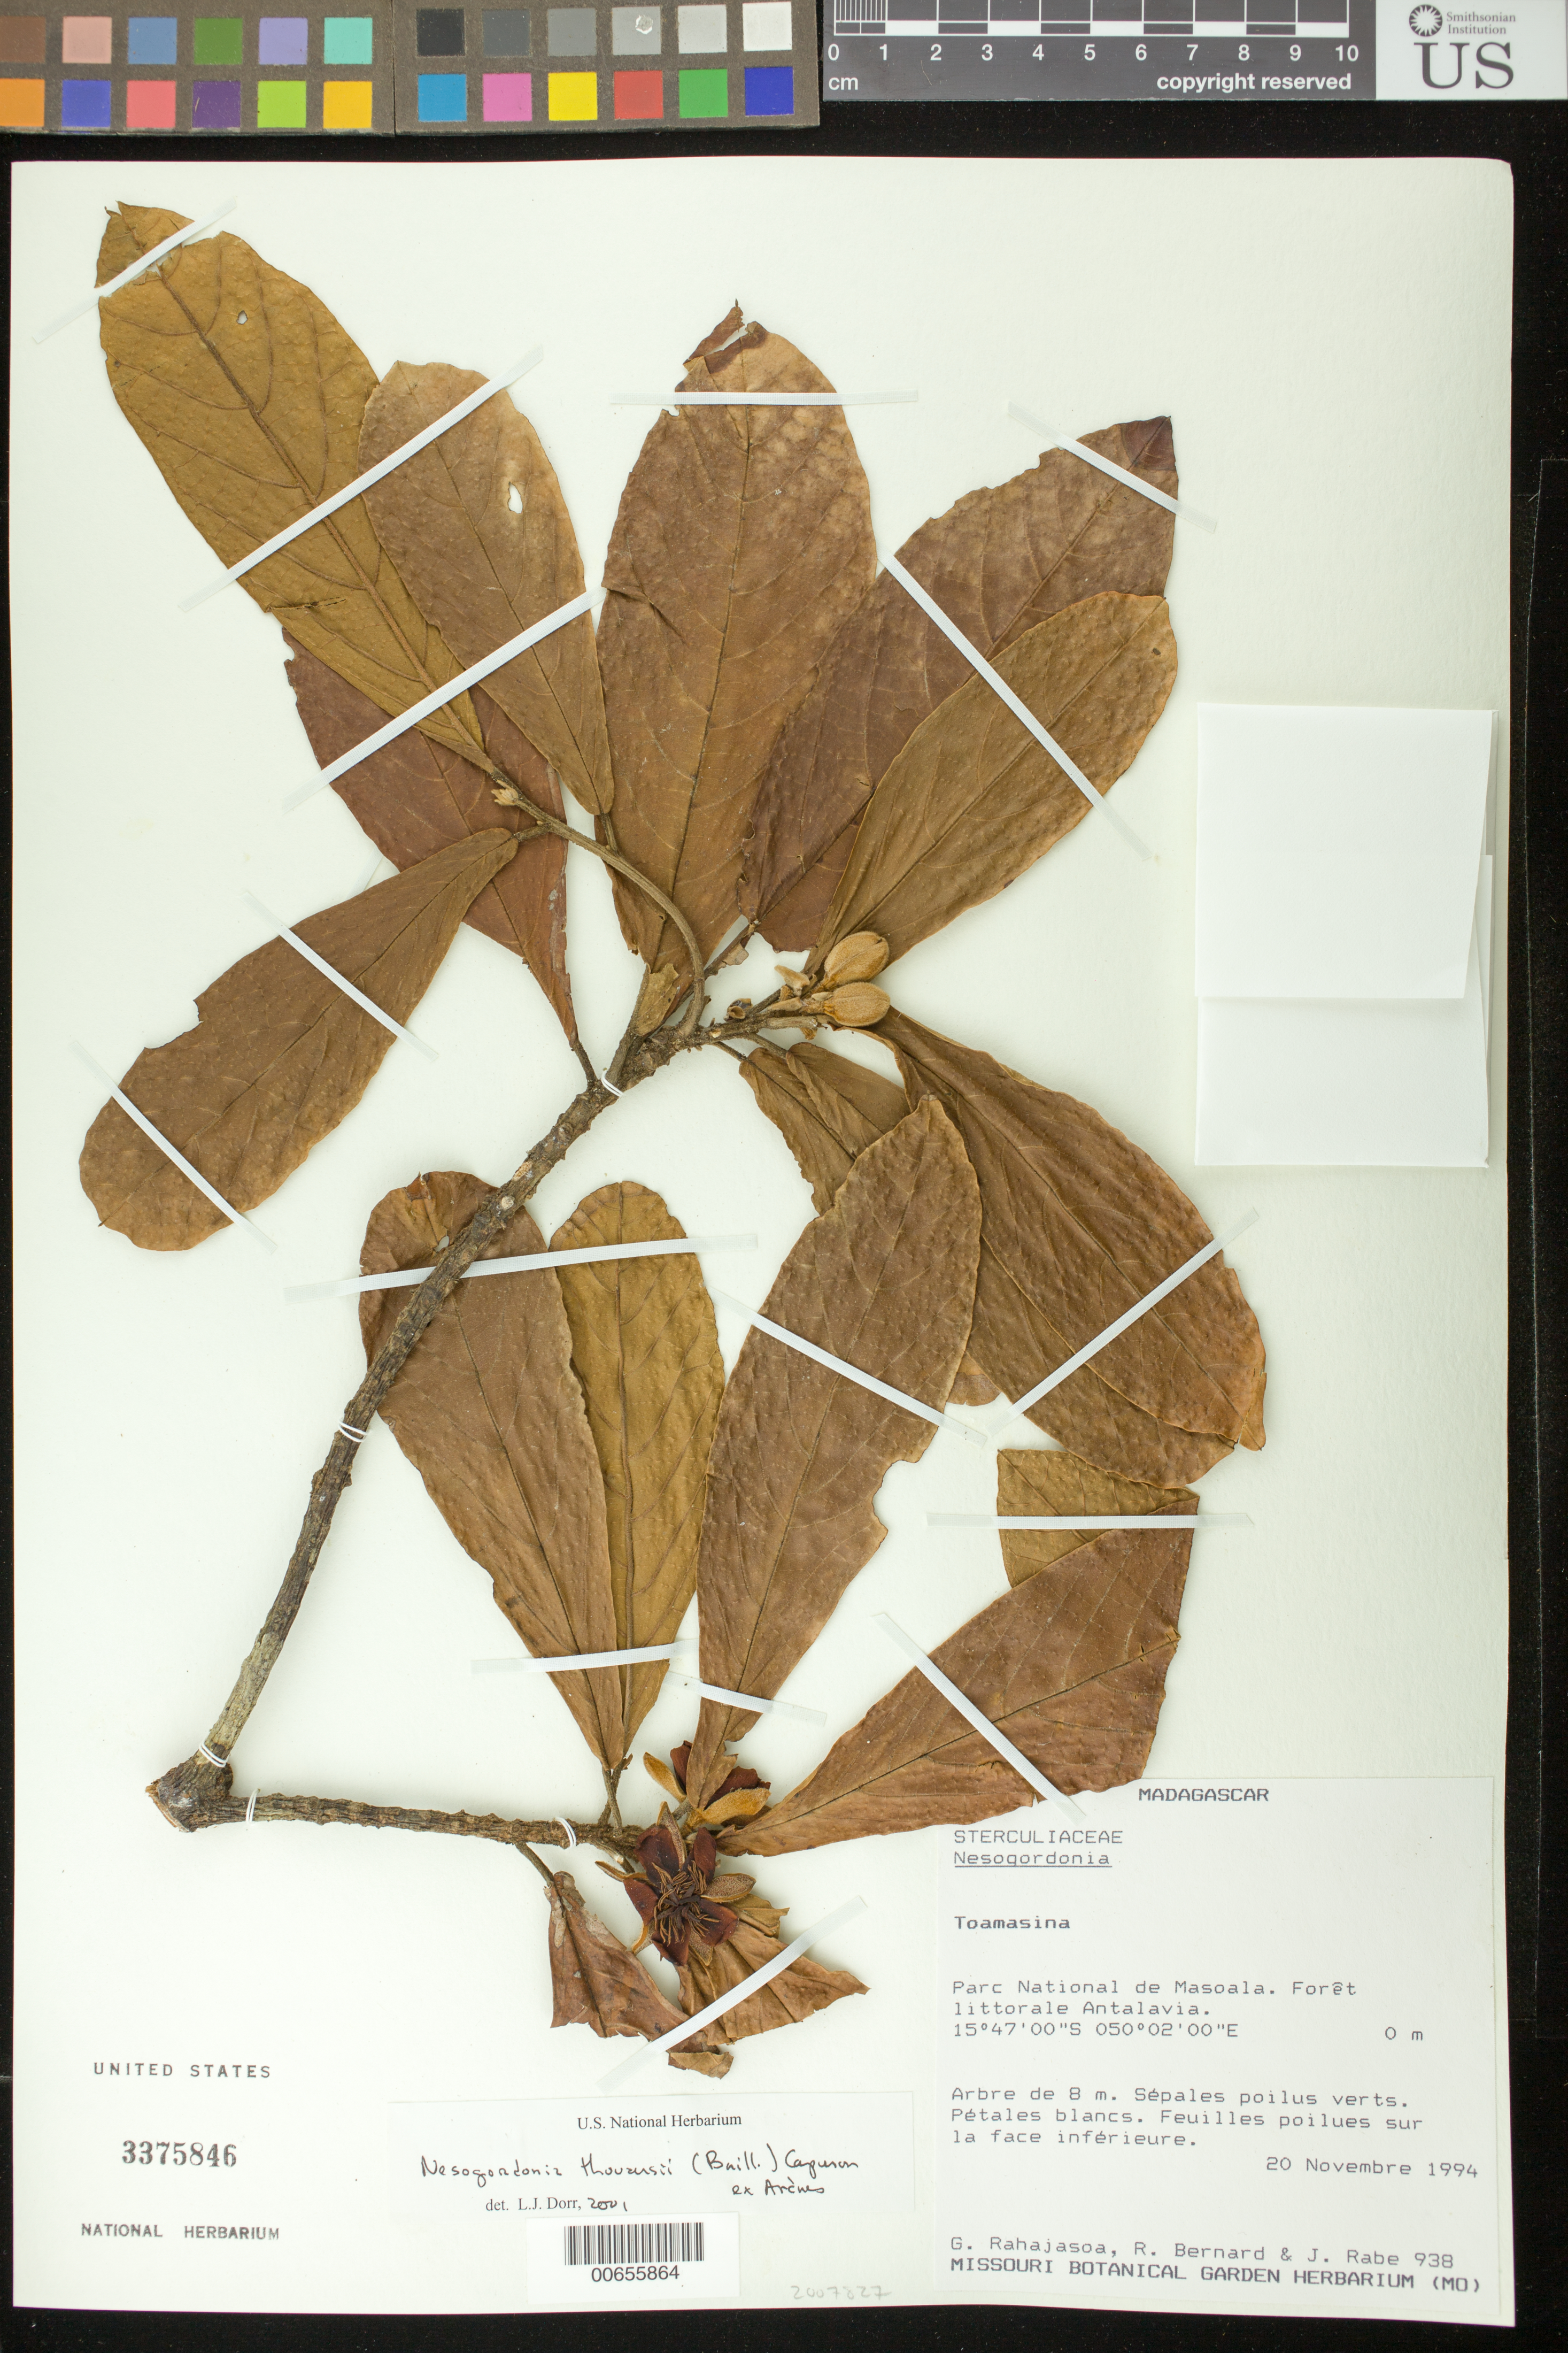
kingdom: Plantae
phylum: Tracheophyta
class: Magnoliopsida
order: Malvales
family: Malvaceae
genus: Nesogordonia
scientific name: Nesogordonia thouarsii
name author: (Baill.) Capuron ex Arènes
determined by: Dorr, L. J., (BOT), Smithsonian Institution - National Museum of Natural History (UNITED STATES)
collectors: G. Rahajasoa, R. Bernard & J. Rabe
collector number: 938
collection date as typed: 20 Nov 1994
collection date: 1994-11-20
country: Madagascar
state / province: Analanjirofo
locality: Parc National de Masoala, forêt littorale Antalavia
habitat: foret littorale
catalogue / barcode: US 3375846